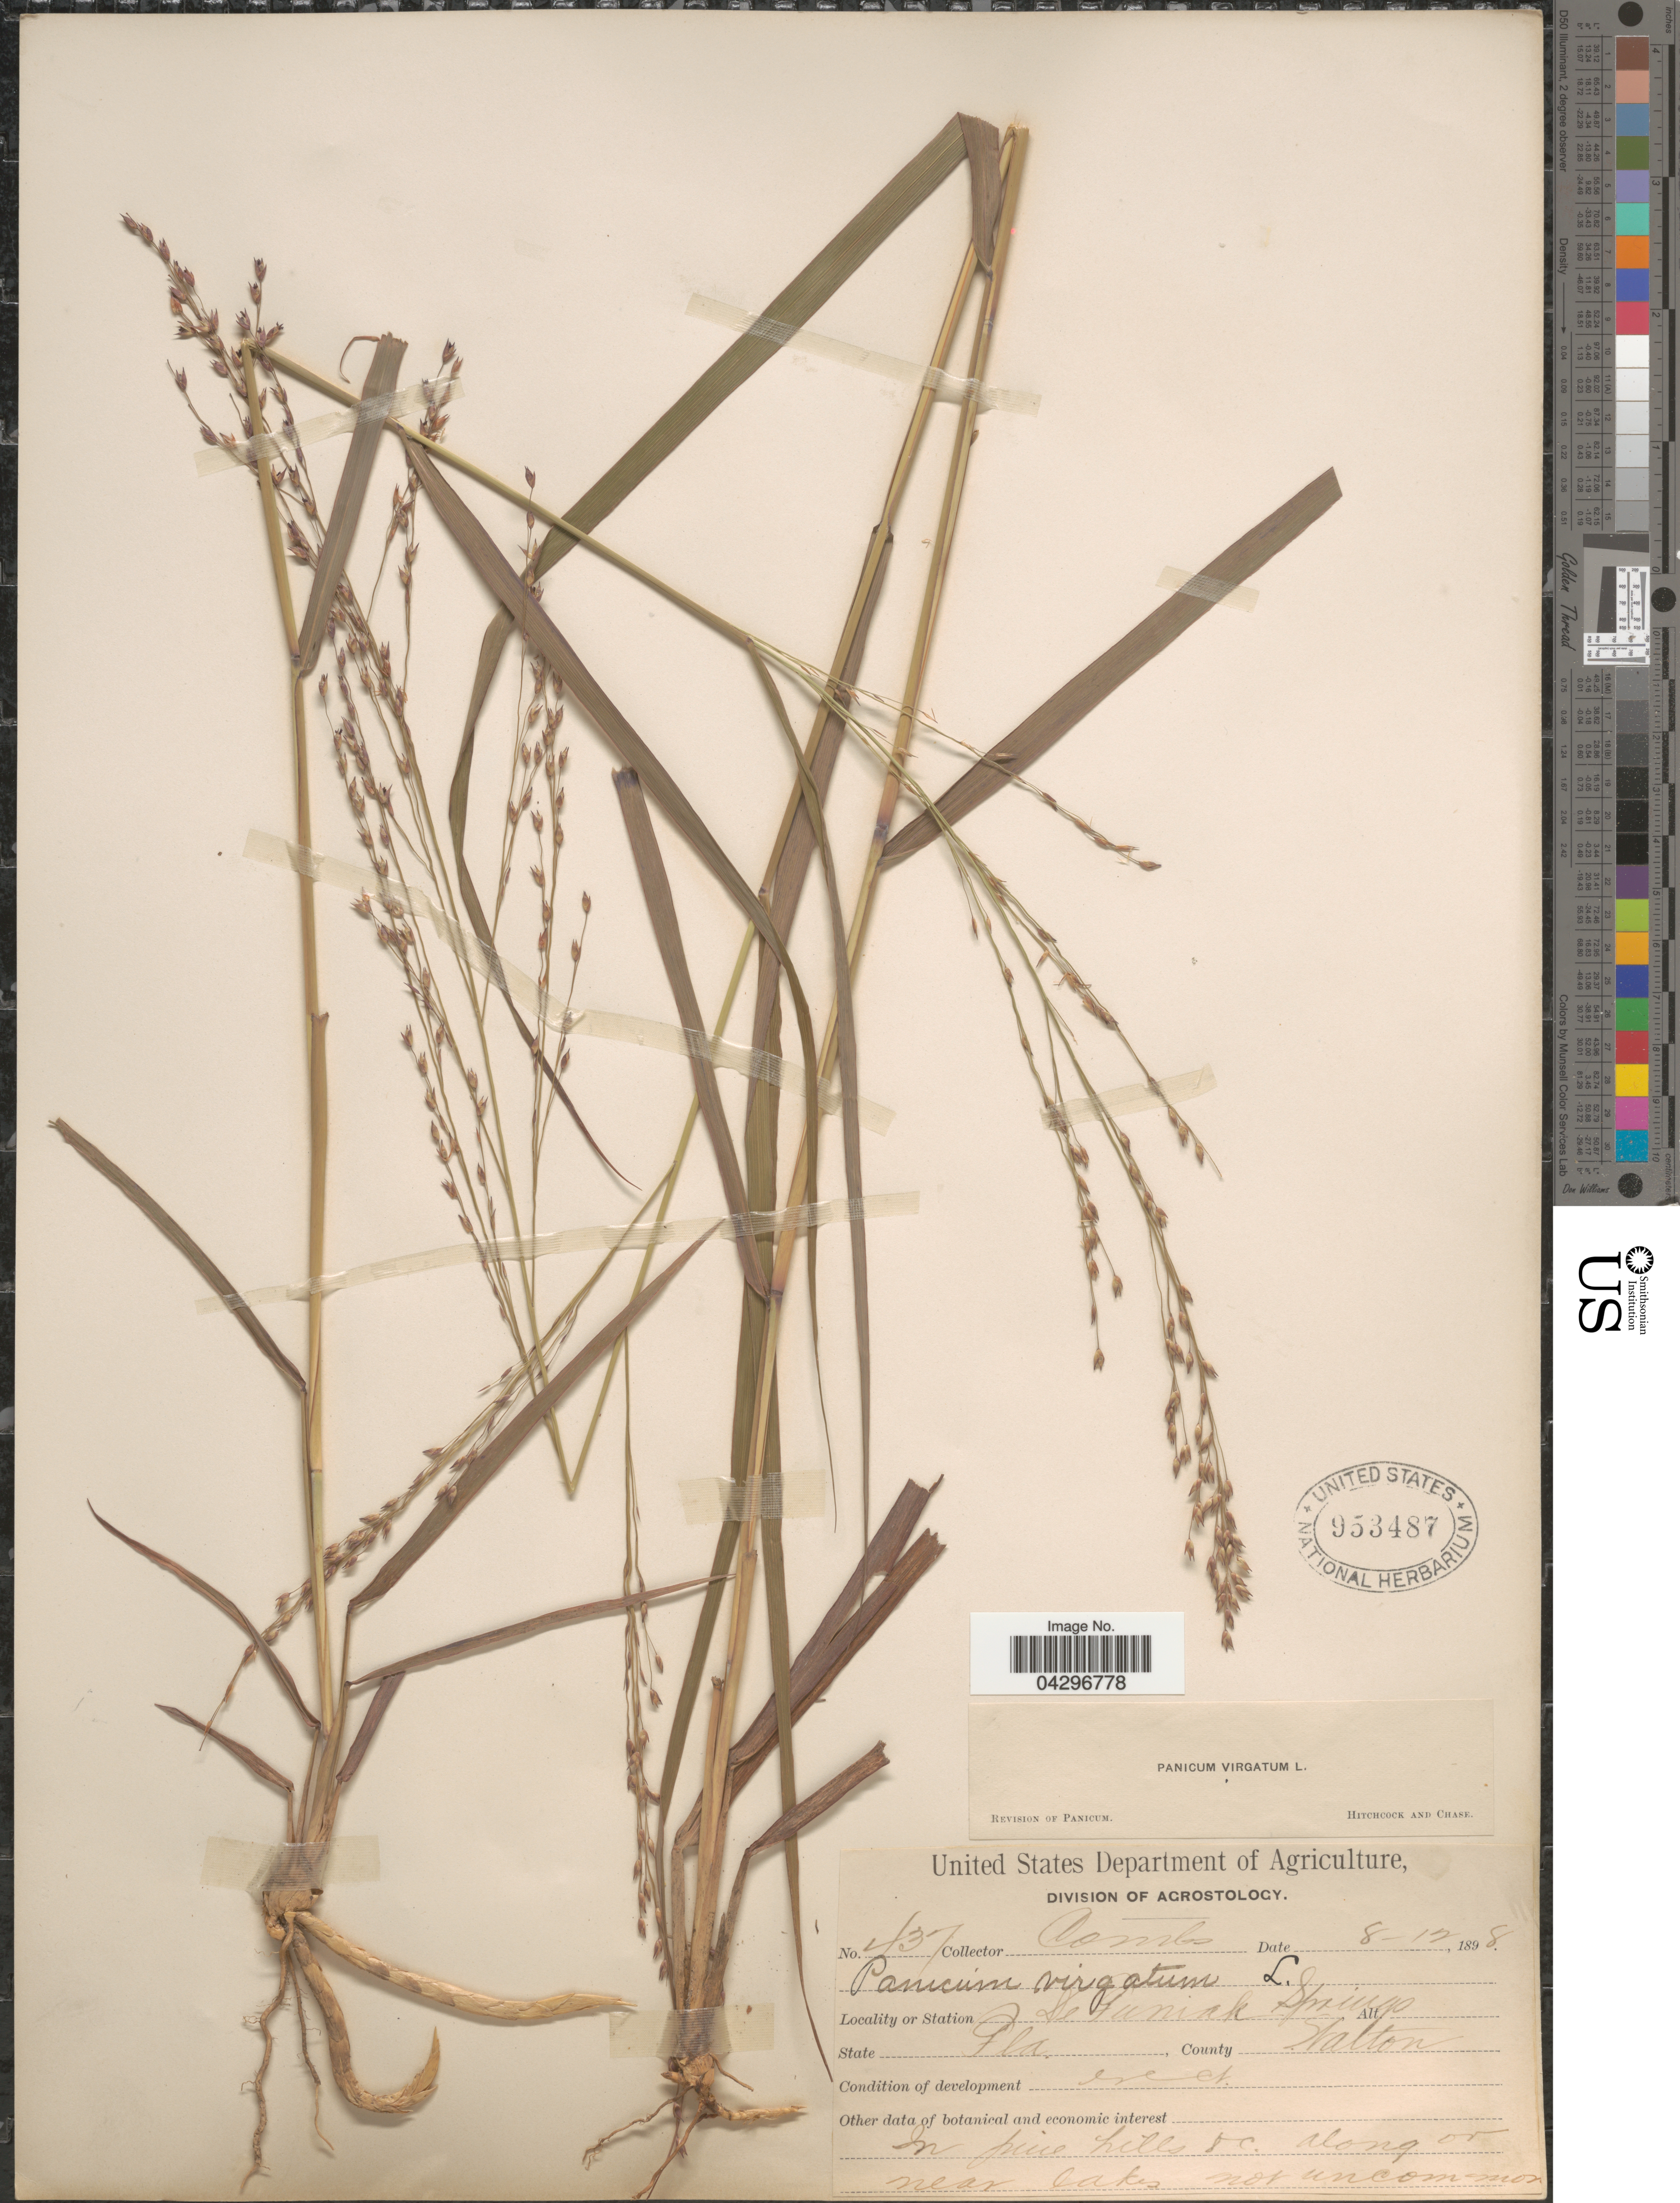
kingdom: Plantae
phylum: Tracheophyta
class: Liliopsida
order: Poales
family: Poaceae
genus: Panicum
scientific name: Panicum virgatum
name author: L.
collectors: -. Combs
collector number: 437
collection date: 1898-08-12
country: United States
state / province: Florida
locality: De Funiak Springs. County Walton.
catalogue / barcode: US 953487